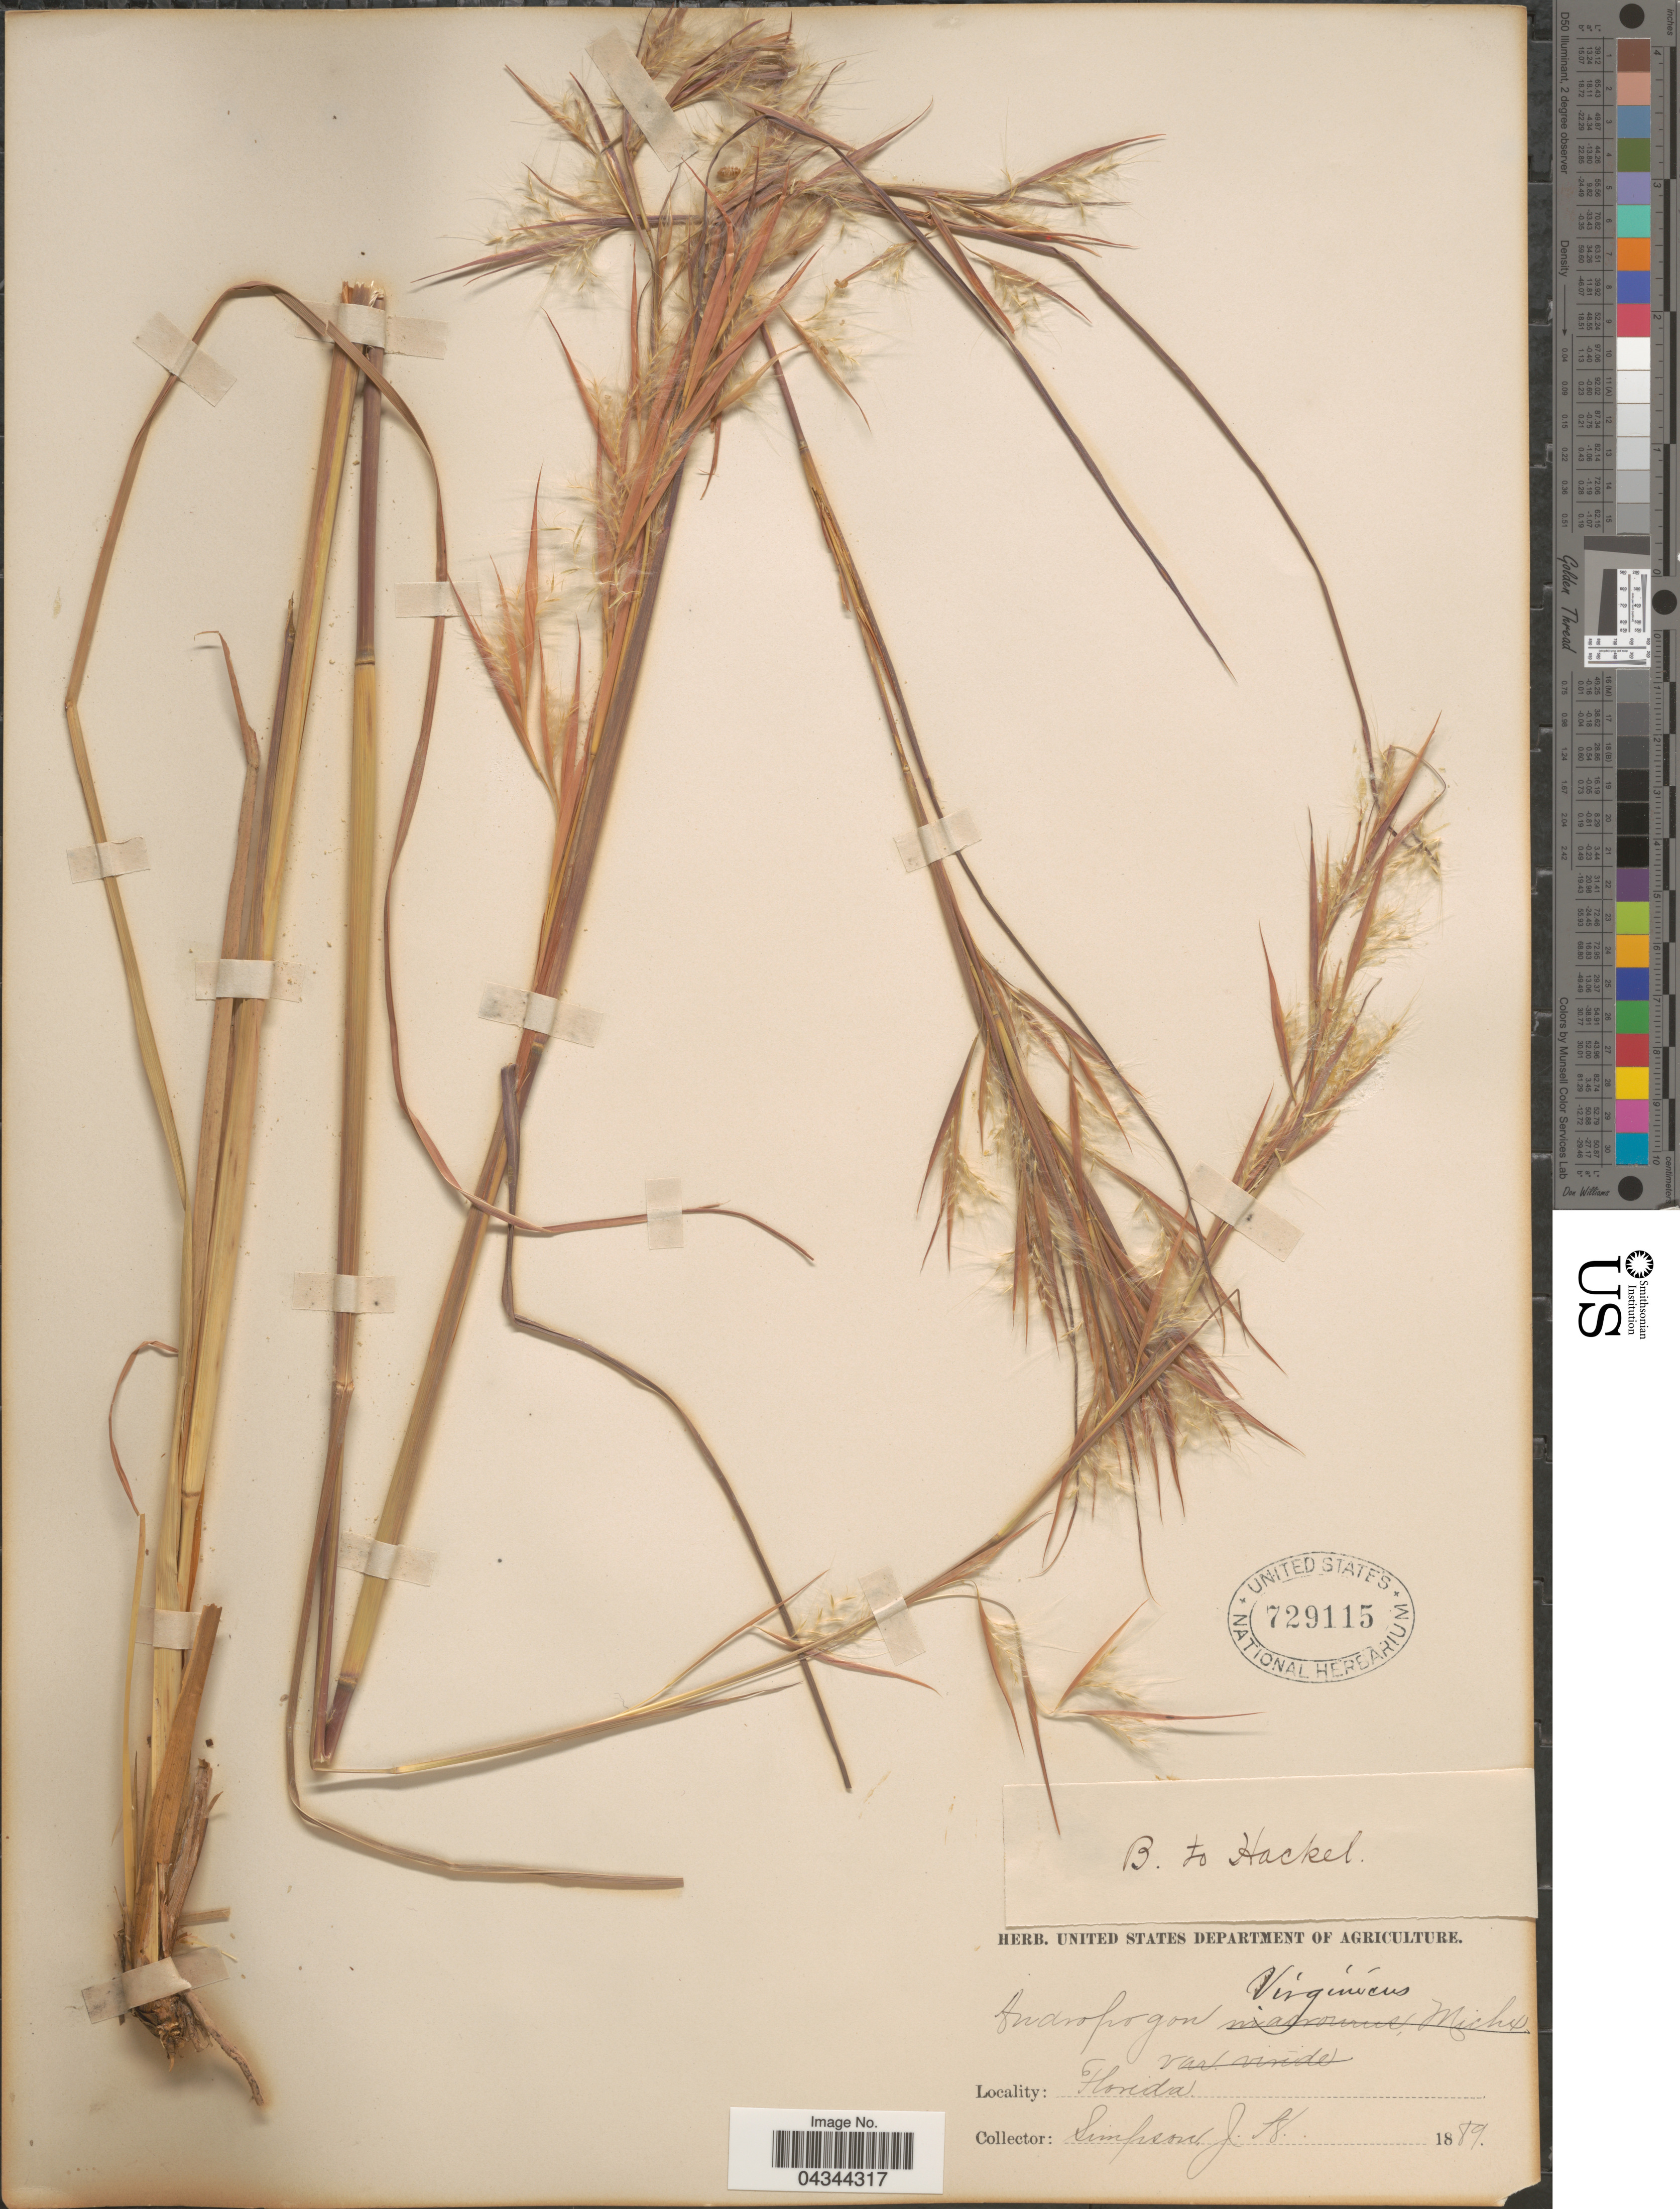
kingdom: Plantae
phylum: Tracheophyta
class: Liliopsida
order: Poales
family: Poaceae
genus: Andropogon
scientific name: Andropogon virginicus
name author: L.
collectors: J. H. Simpson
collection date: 1889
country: United States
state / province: Florida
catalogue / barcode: US 729115